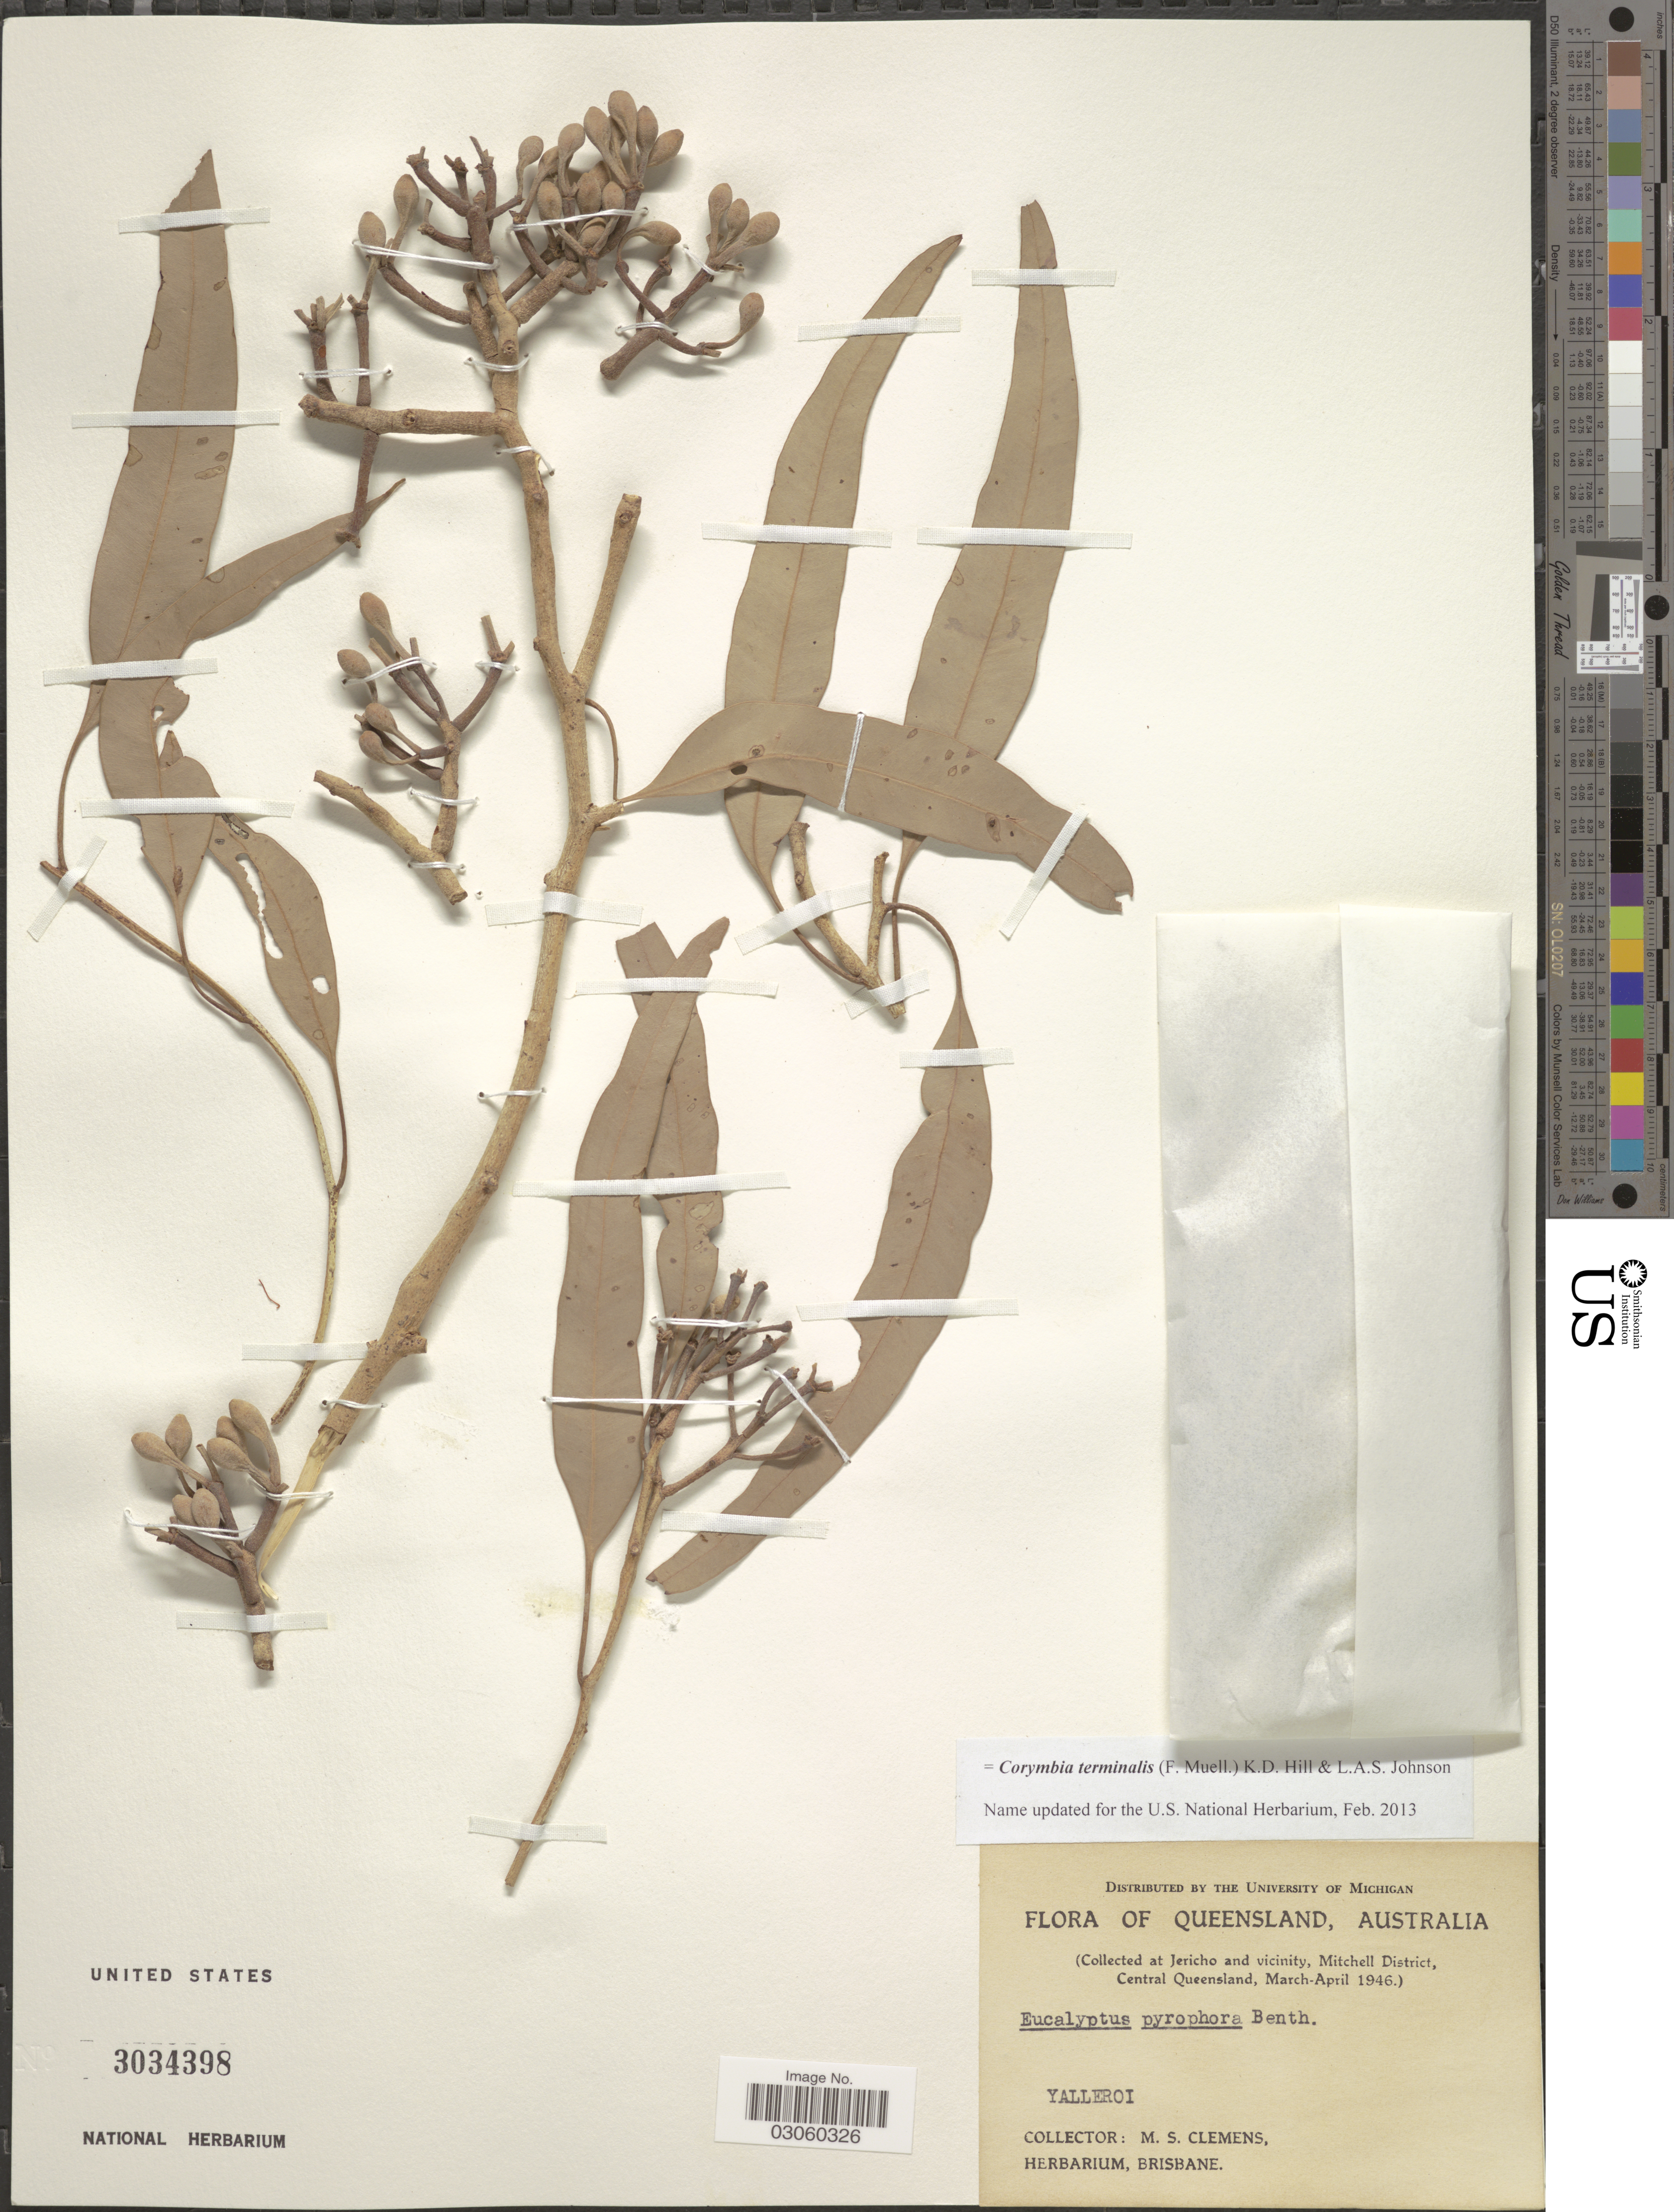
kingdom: Plantae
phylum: Tracheophyta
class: Magnoliopsida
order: Myrtales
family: Myrtaceae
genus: Corymbia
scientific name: Corymbia terminalis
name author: (F. Muell.) K.D. Hill & L.A.S. Johnson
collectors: M. S. Clemens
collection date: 1946-03/1946-04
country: Australia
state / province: Queensland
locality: At Jericho and vicinity, Mitchell District, Central Queensland. Yalleroi.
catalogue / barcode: US 3034398